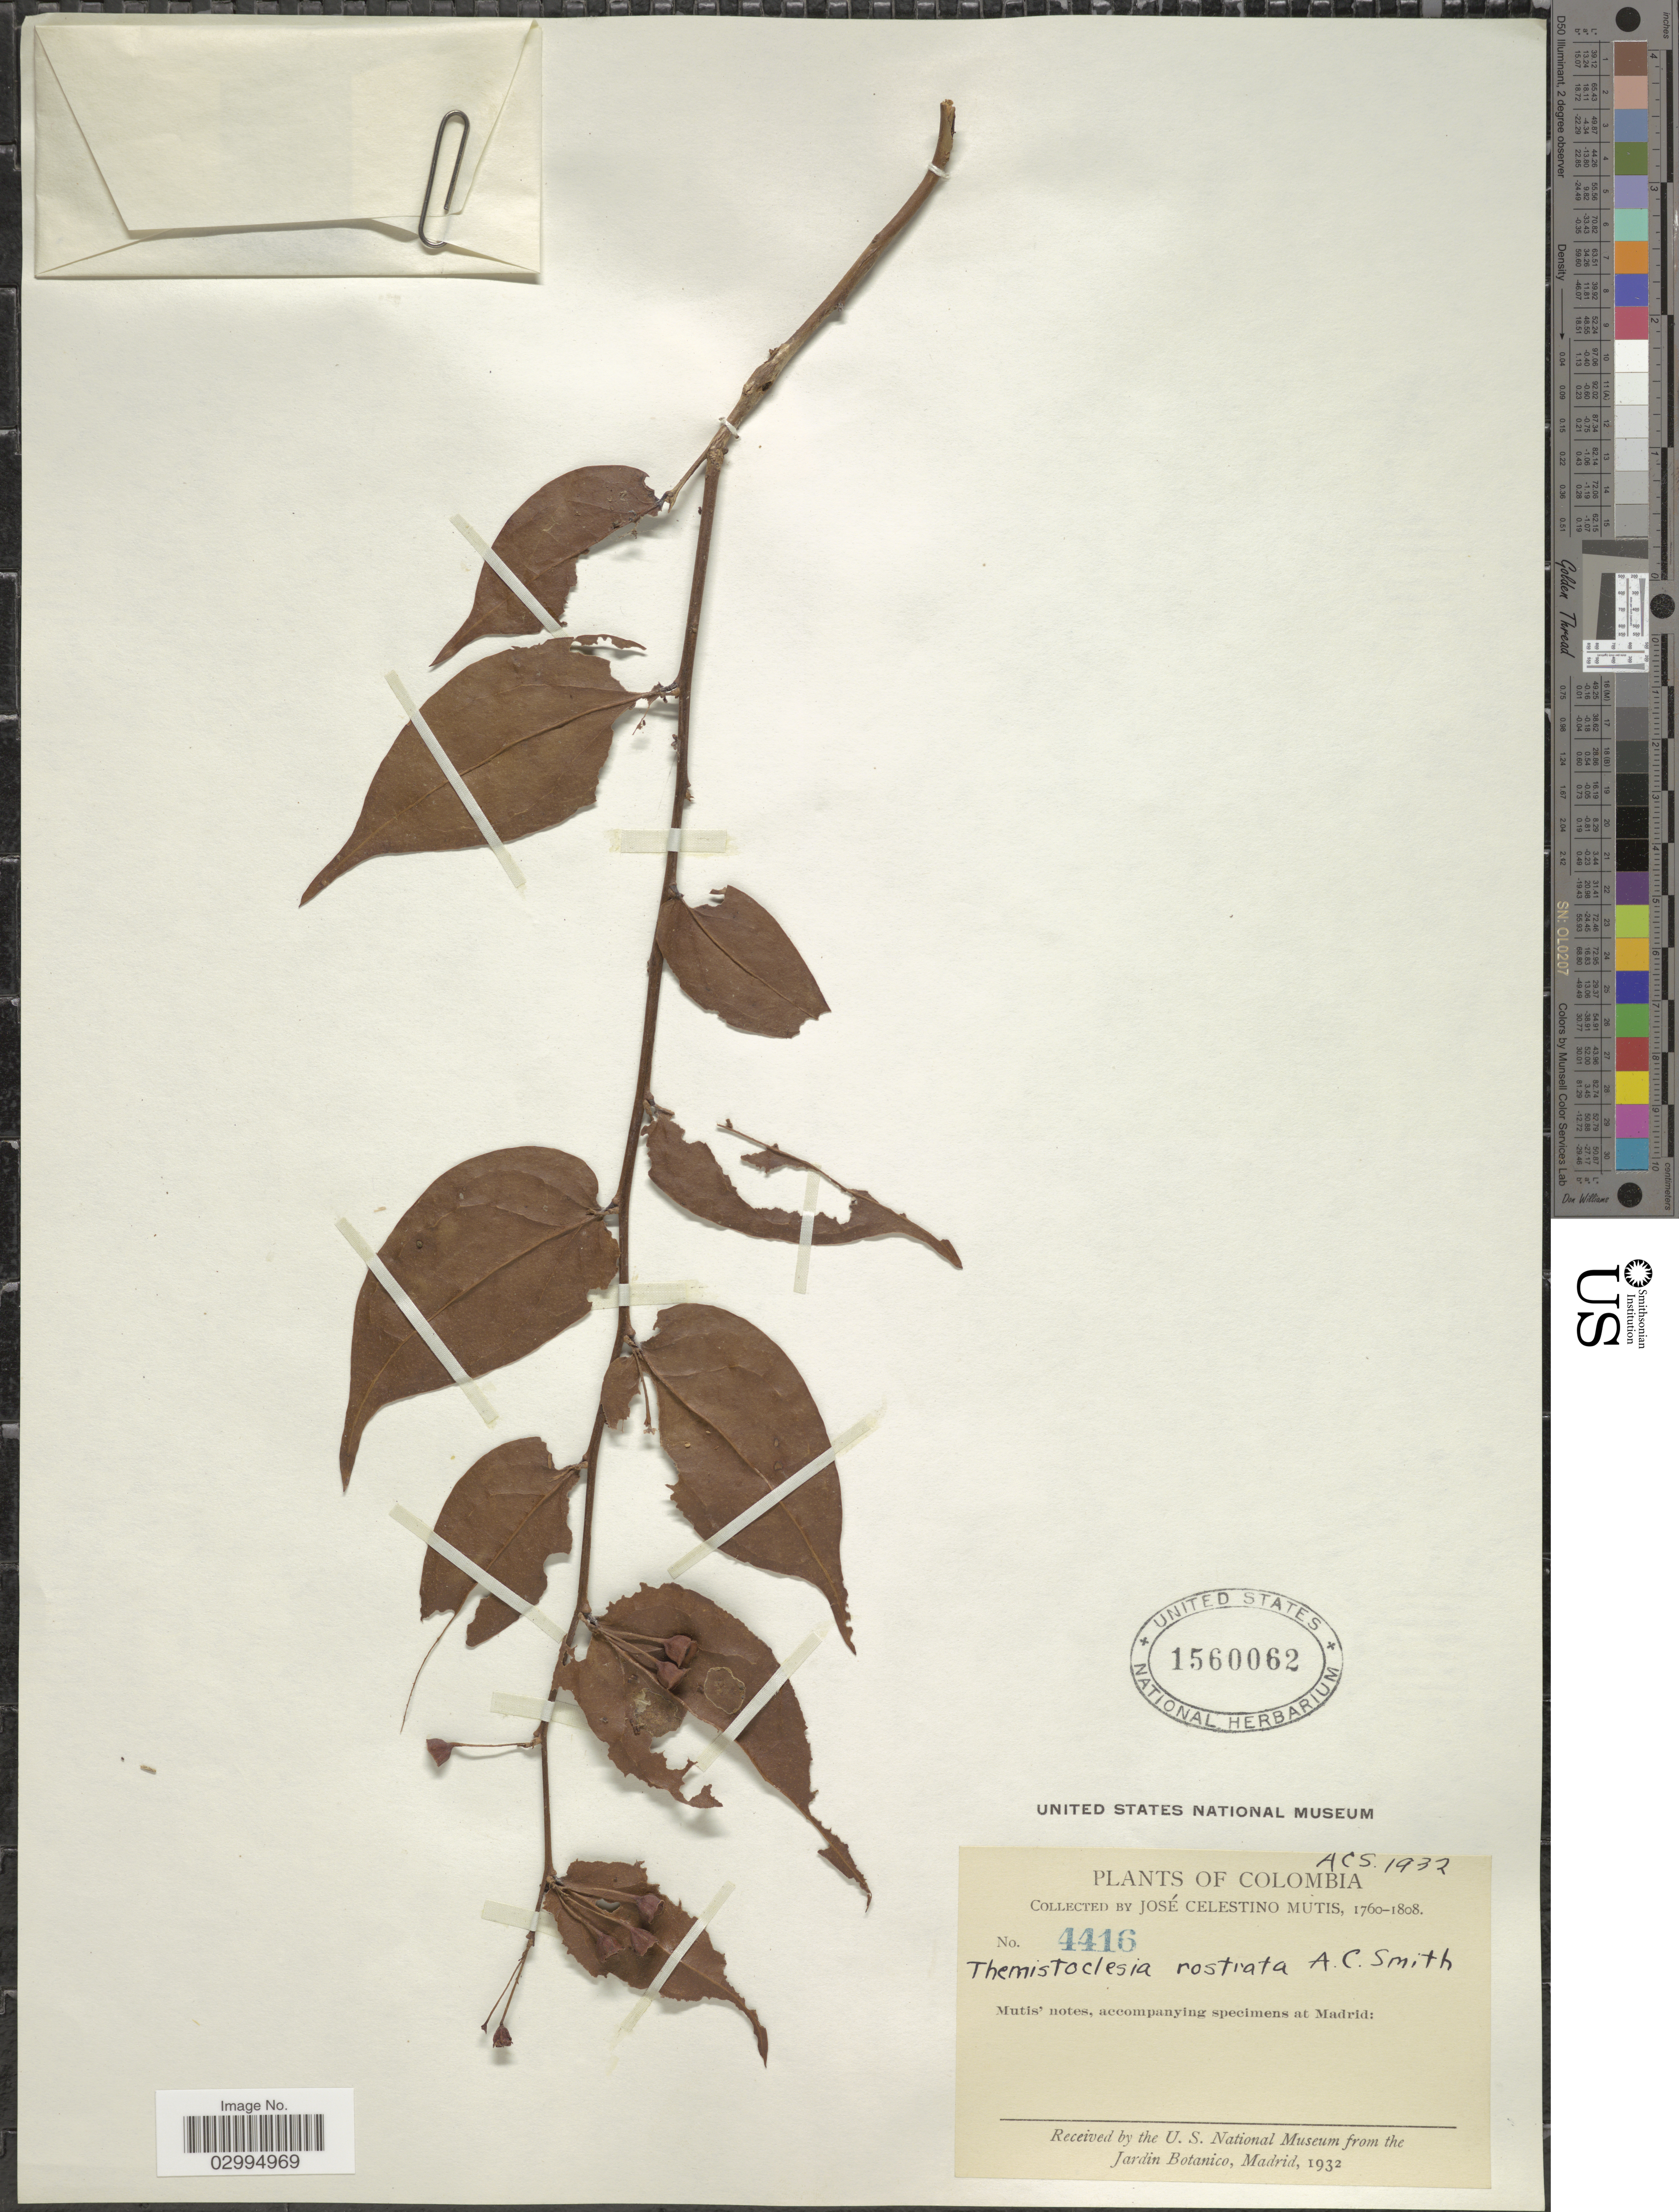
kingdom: Plantae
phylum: Tracheophyta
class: Magnoliopsida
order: Ericales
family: Ericaceae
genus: Themistoclesia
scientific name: Themistoclesia rostrata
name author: A.C. Sm.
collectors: J. C. B. Mutis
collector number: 4416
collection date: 1760/1808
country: Colombia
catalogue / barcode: US 1560062